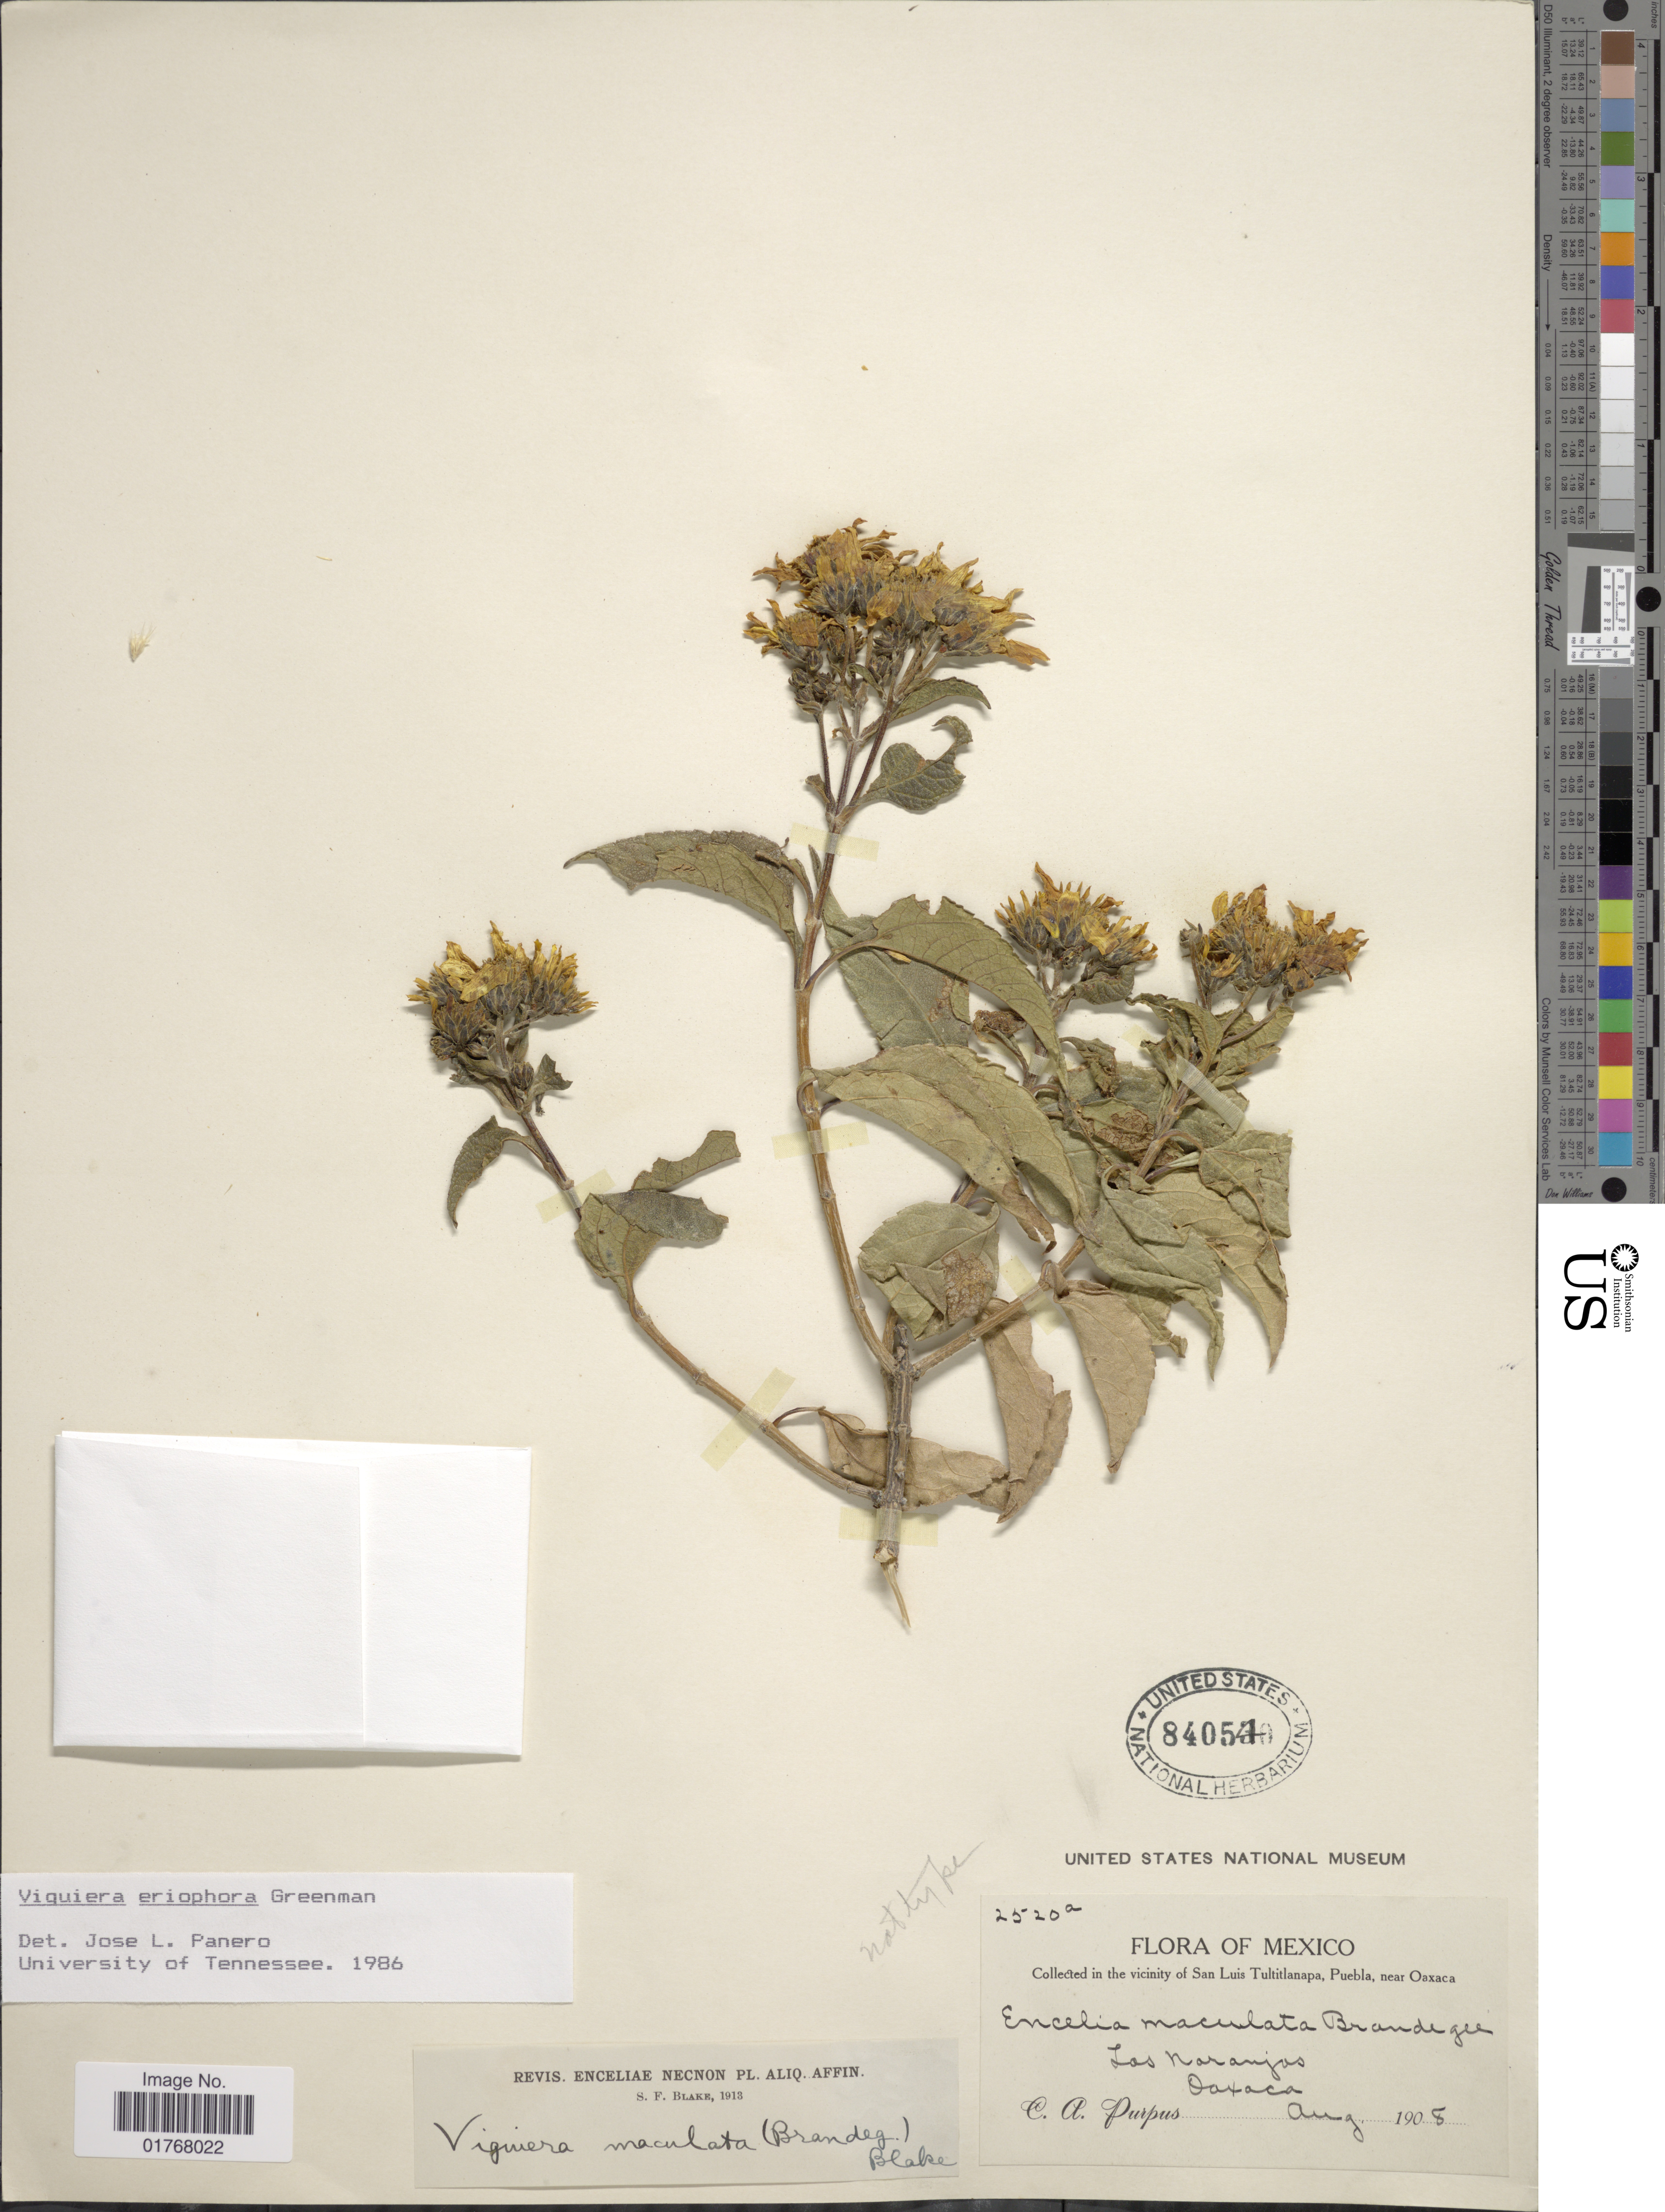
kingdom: Plantae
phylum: Tracheophyta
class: Magnoliopsida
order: Asterales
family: Asteraceae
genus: Viguiera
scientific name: Viguiera eriophora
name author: Greenm.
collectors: C. A. Purpus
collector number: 2520a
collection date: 1908-08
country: Mexico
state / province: Oaxaca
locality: In the vicinity of San Luis Tultitlanapa, Puebla, near Oaxaca, Los Naranjas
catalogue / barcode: US 840540